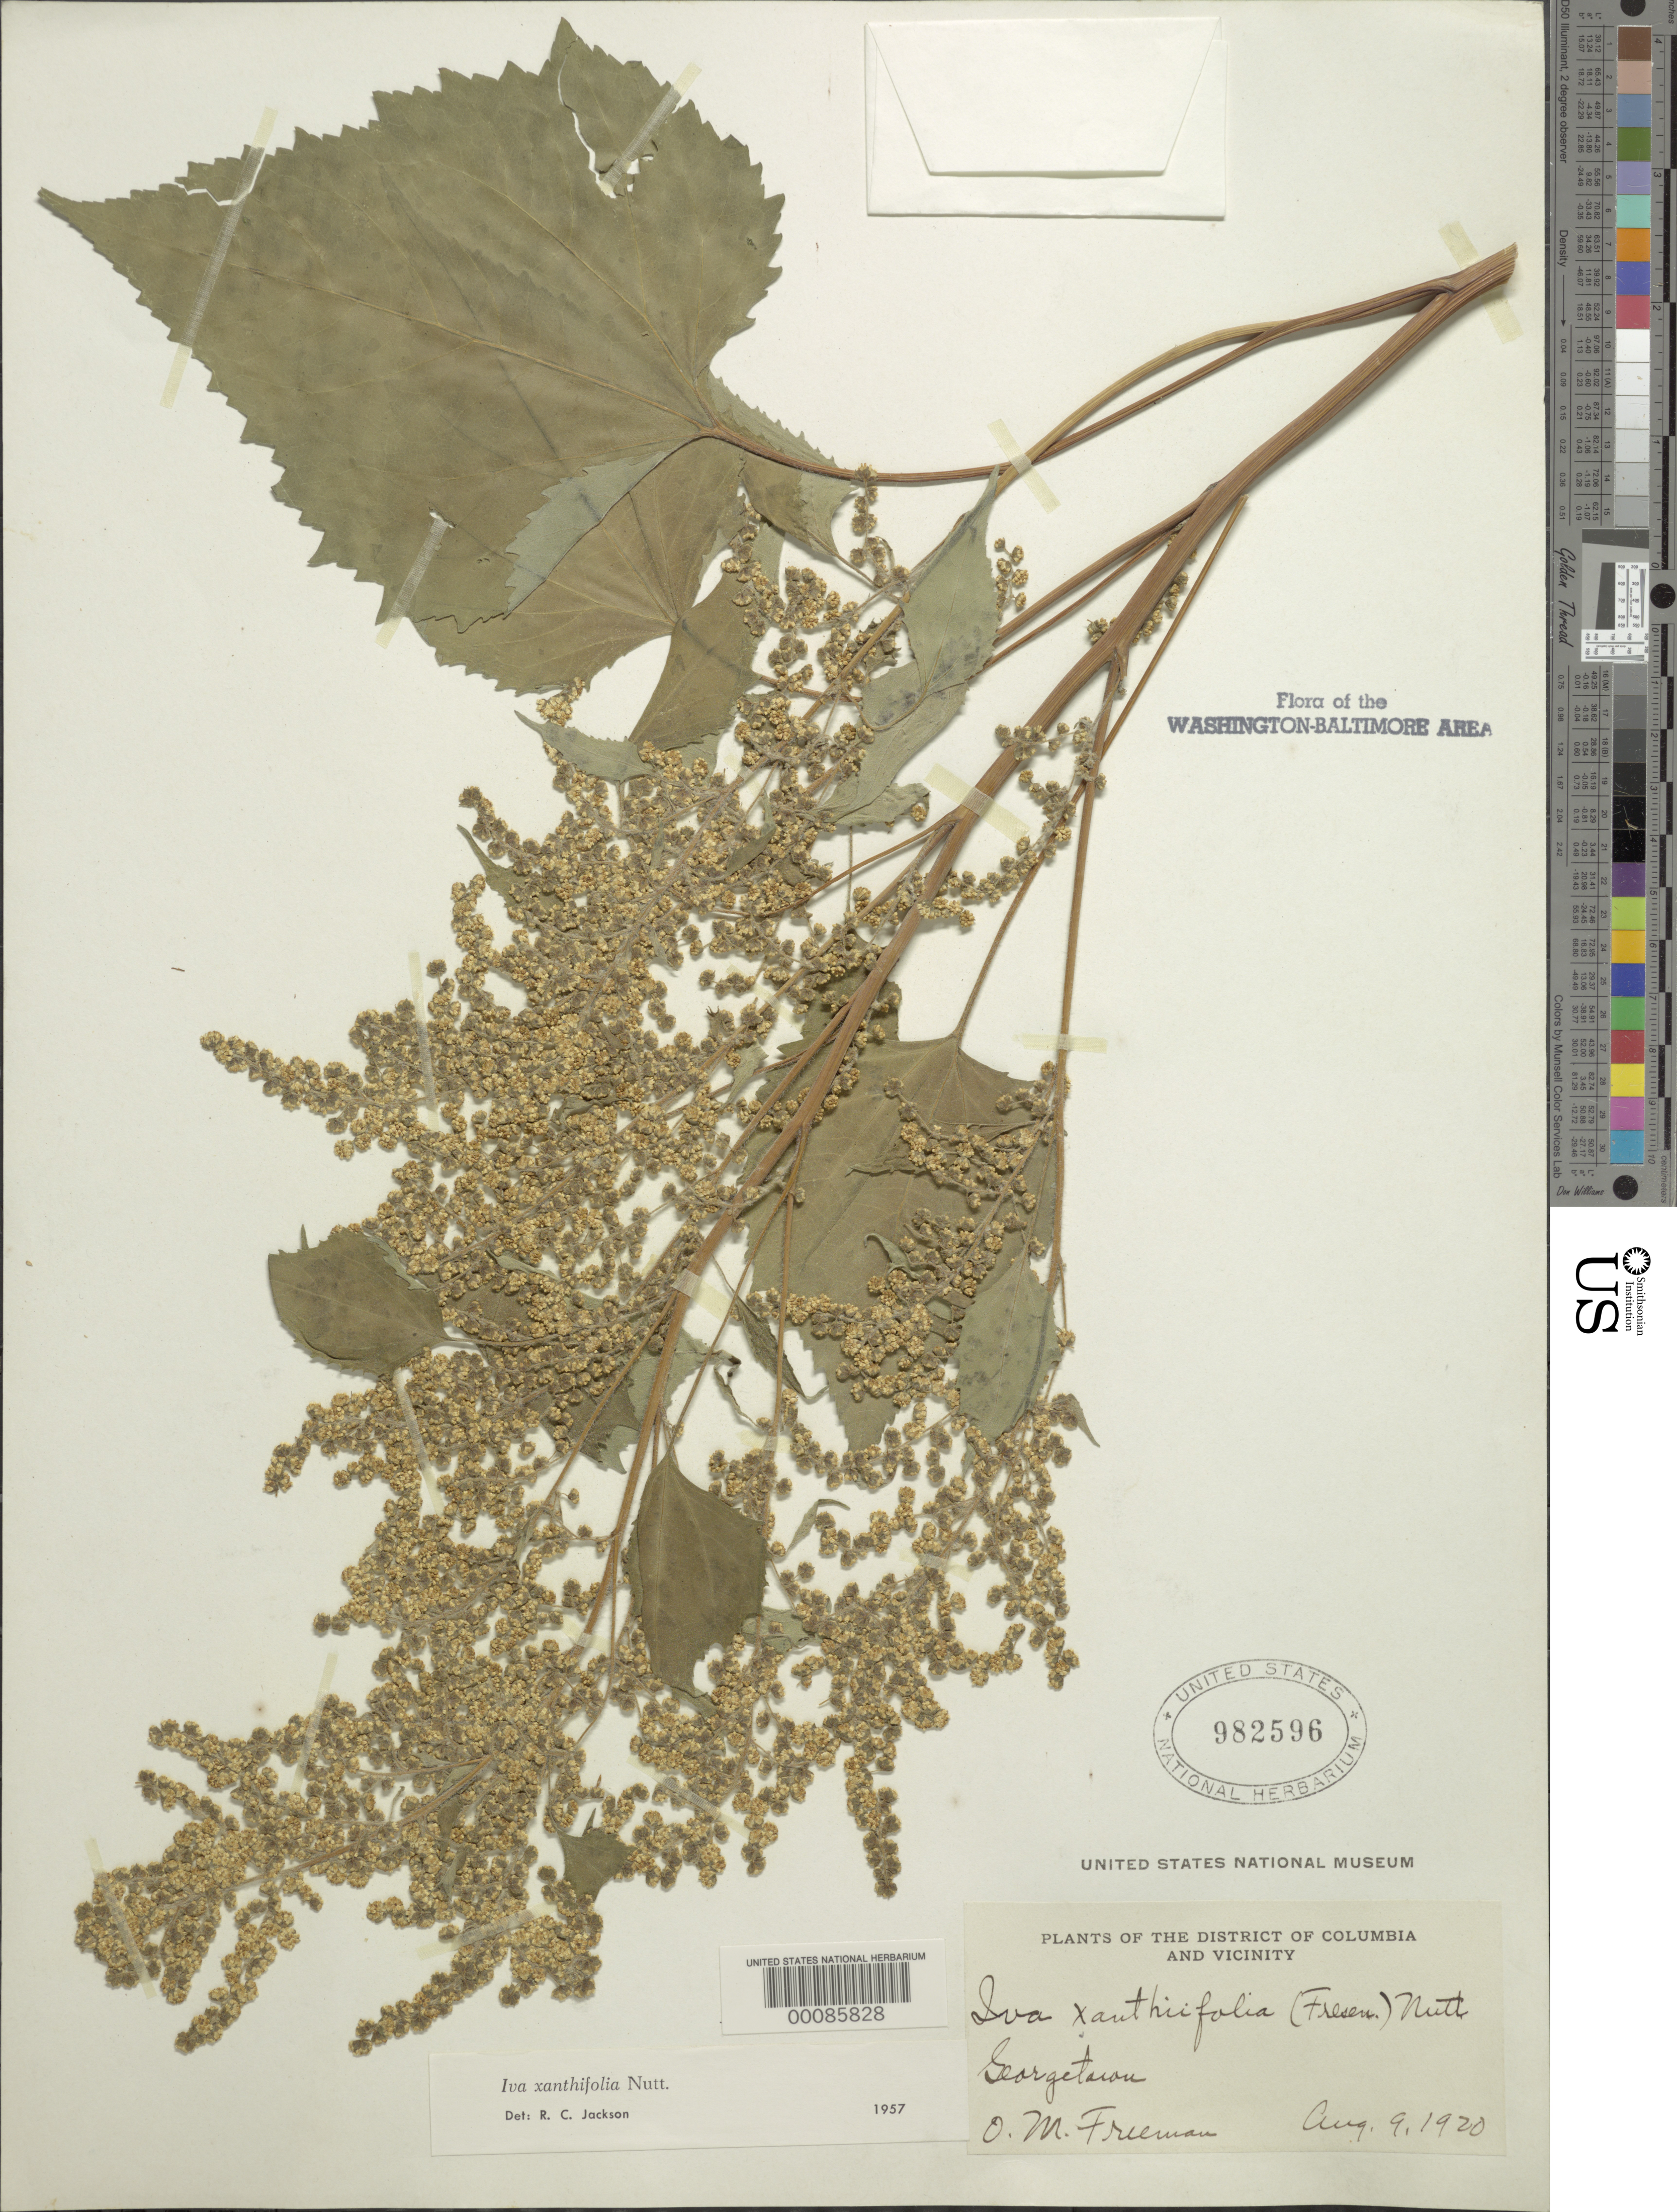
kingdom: Plantae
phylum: Tracheophyta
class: Magnoliopsida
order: Asterales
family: Asteraceae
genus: Iva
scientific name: Iva xanthifolia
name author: Nutt.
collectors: O. Freeman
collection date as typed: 09 Aug 1920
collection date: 1920-08-09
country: United States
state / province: District of Columbia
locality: Georgetown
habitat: Vacant lot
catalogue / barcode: US 982596